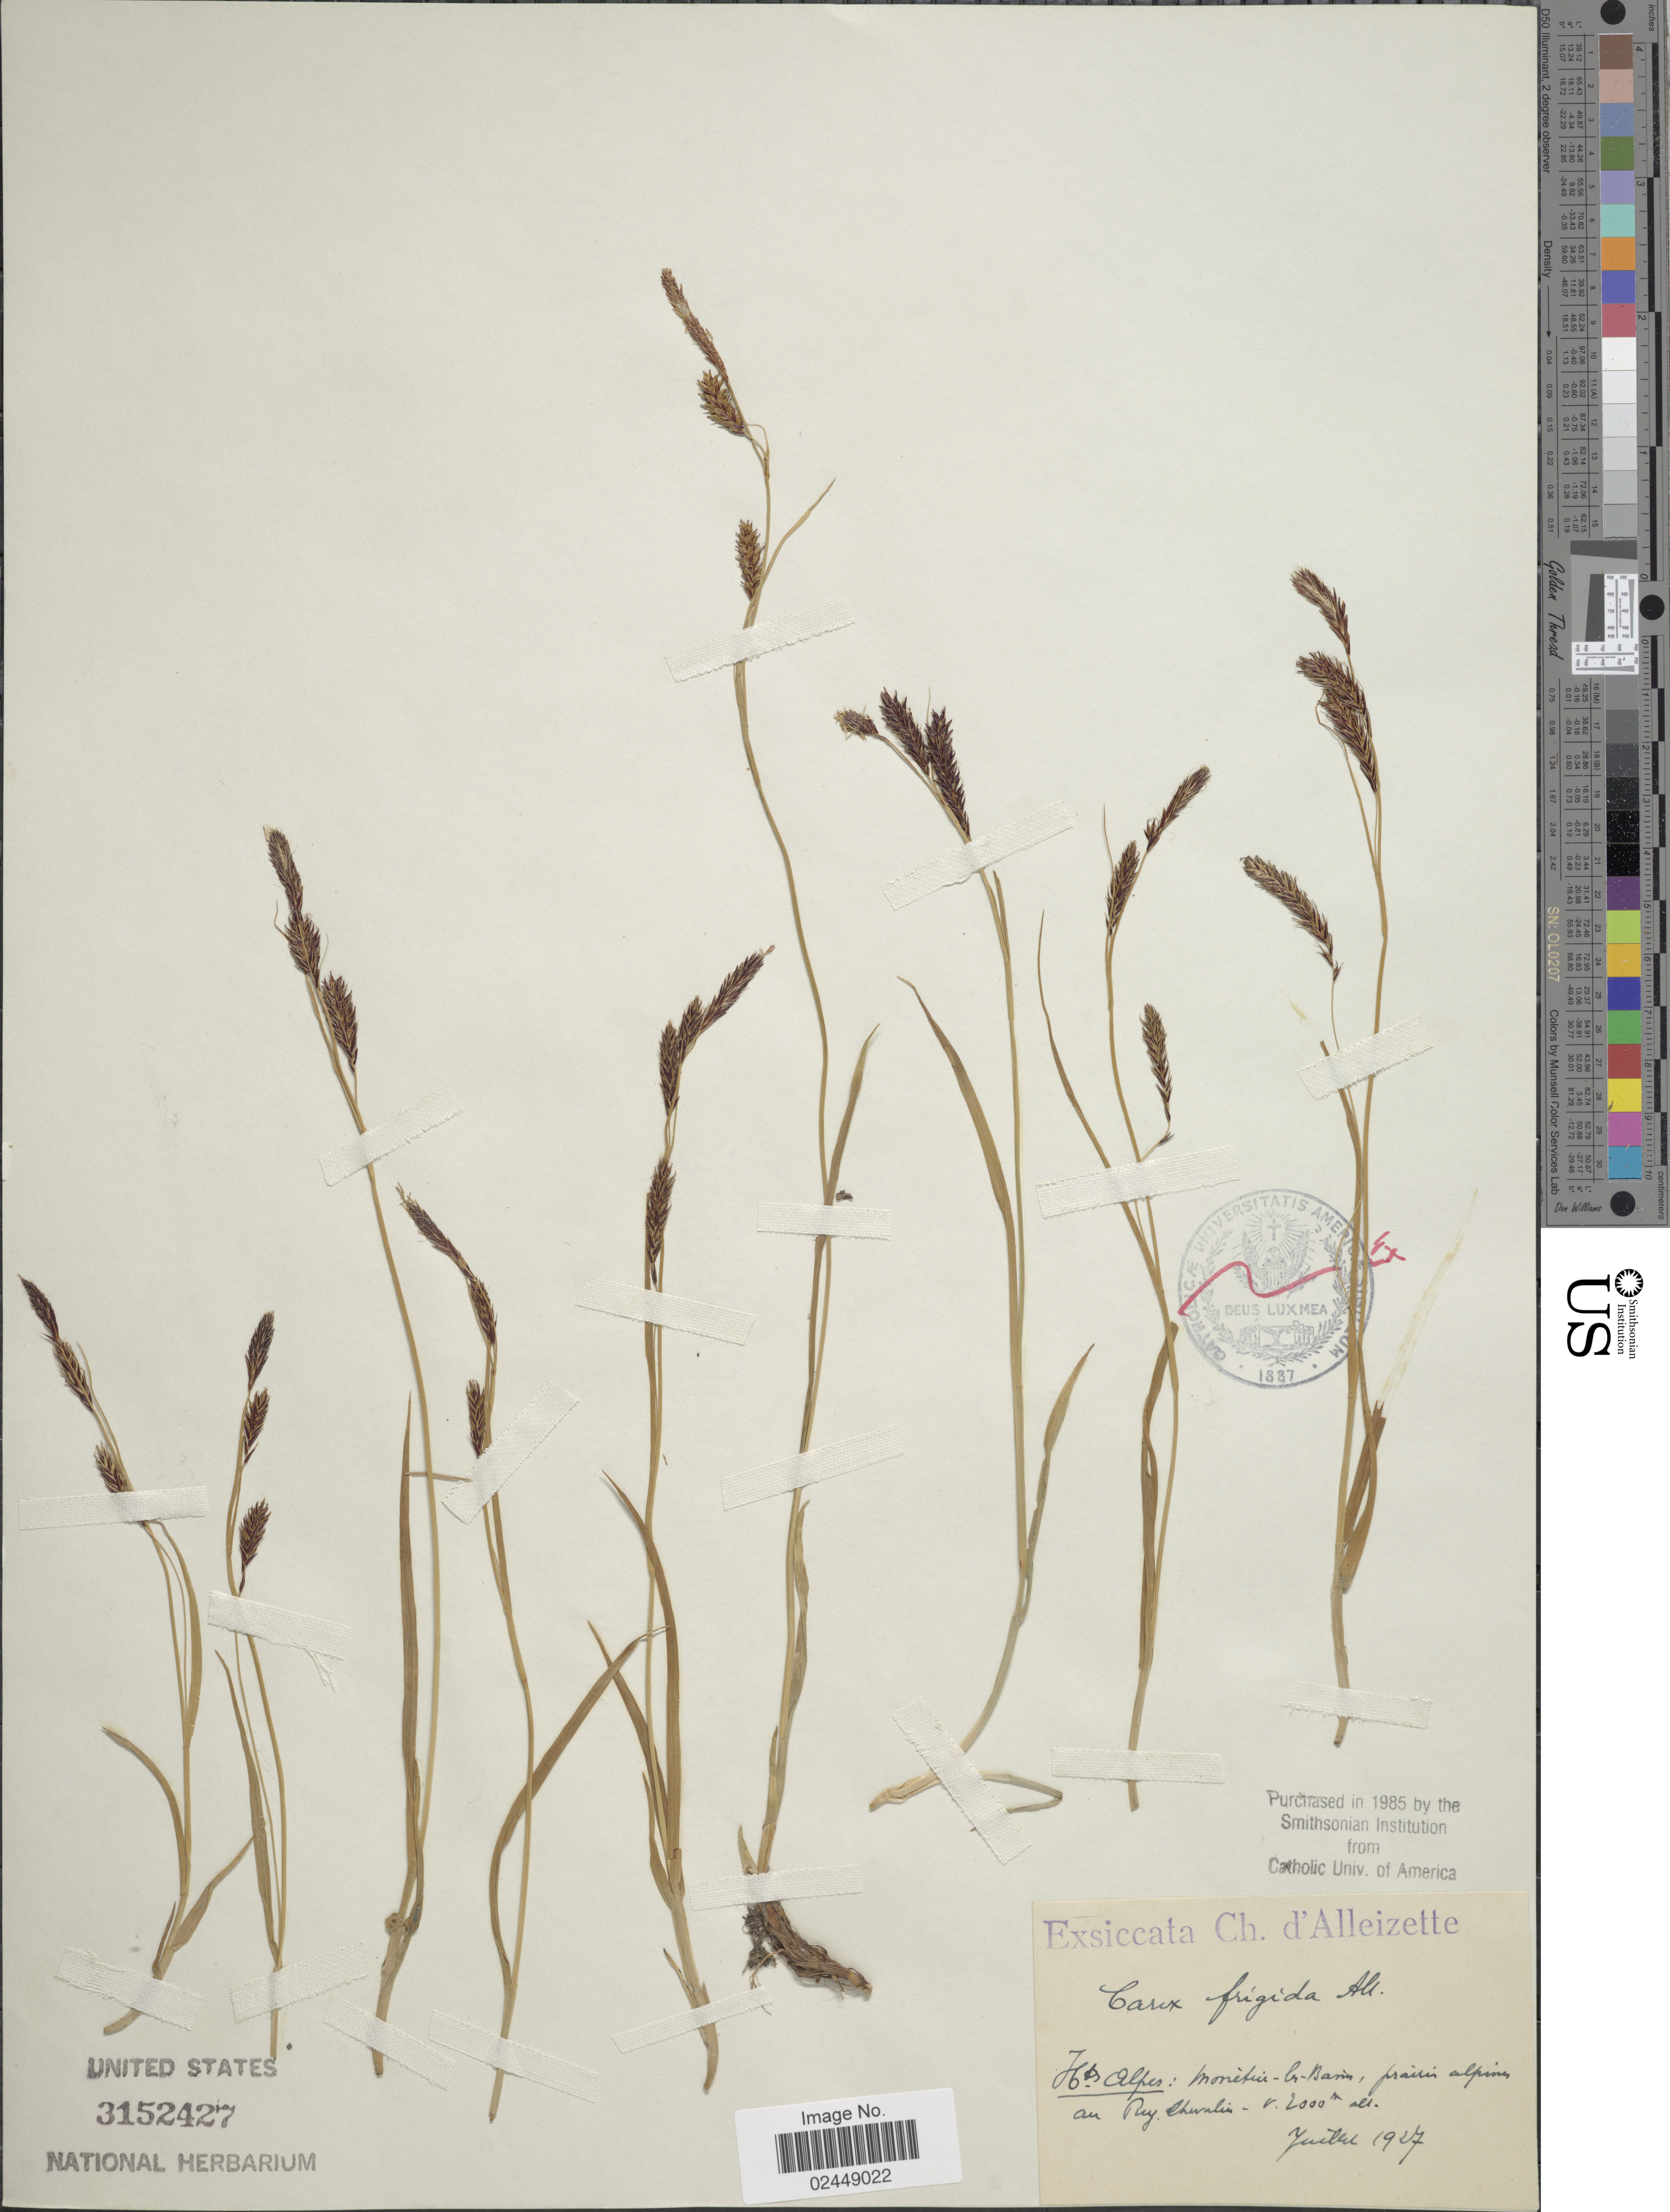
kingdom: Plantae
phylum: Tracheophyta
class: Liliopsida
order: Poales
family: Cyperaceae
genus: Carex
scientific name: Carex frigida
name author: All.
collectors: D'alleizette, CH.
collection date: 1927-07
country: France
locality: Hte. Alpes: monteui-cr-Barrin, praires alpine an Rey Shwalin [interpreted]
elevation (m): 2000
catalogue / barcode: US 3152427